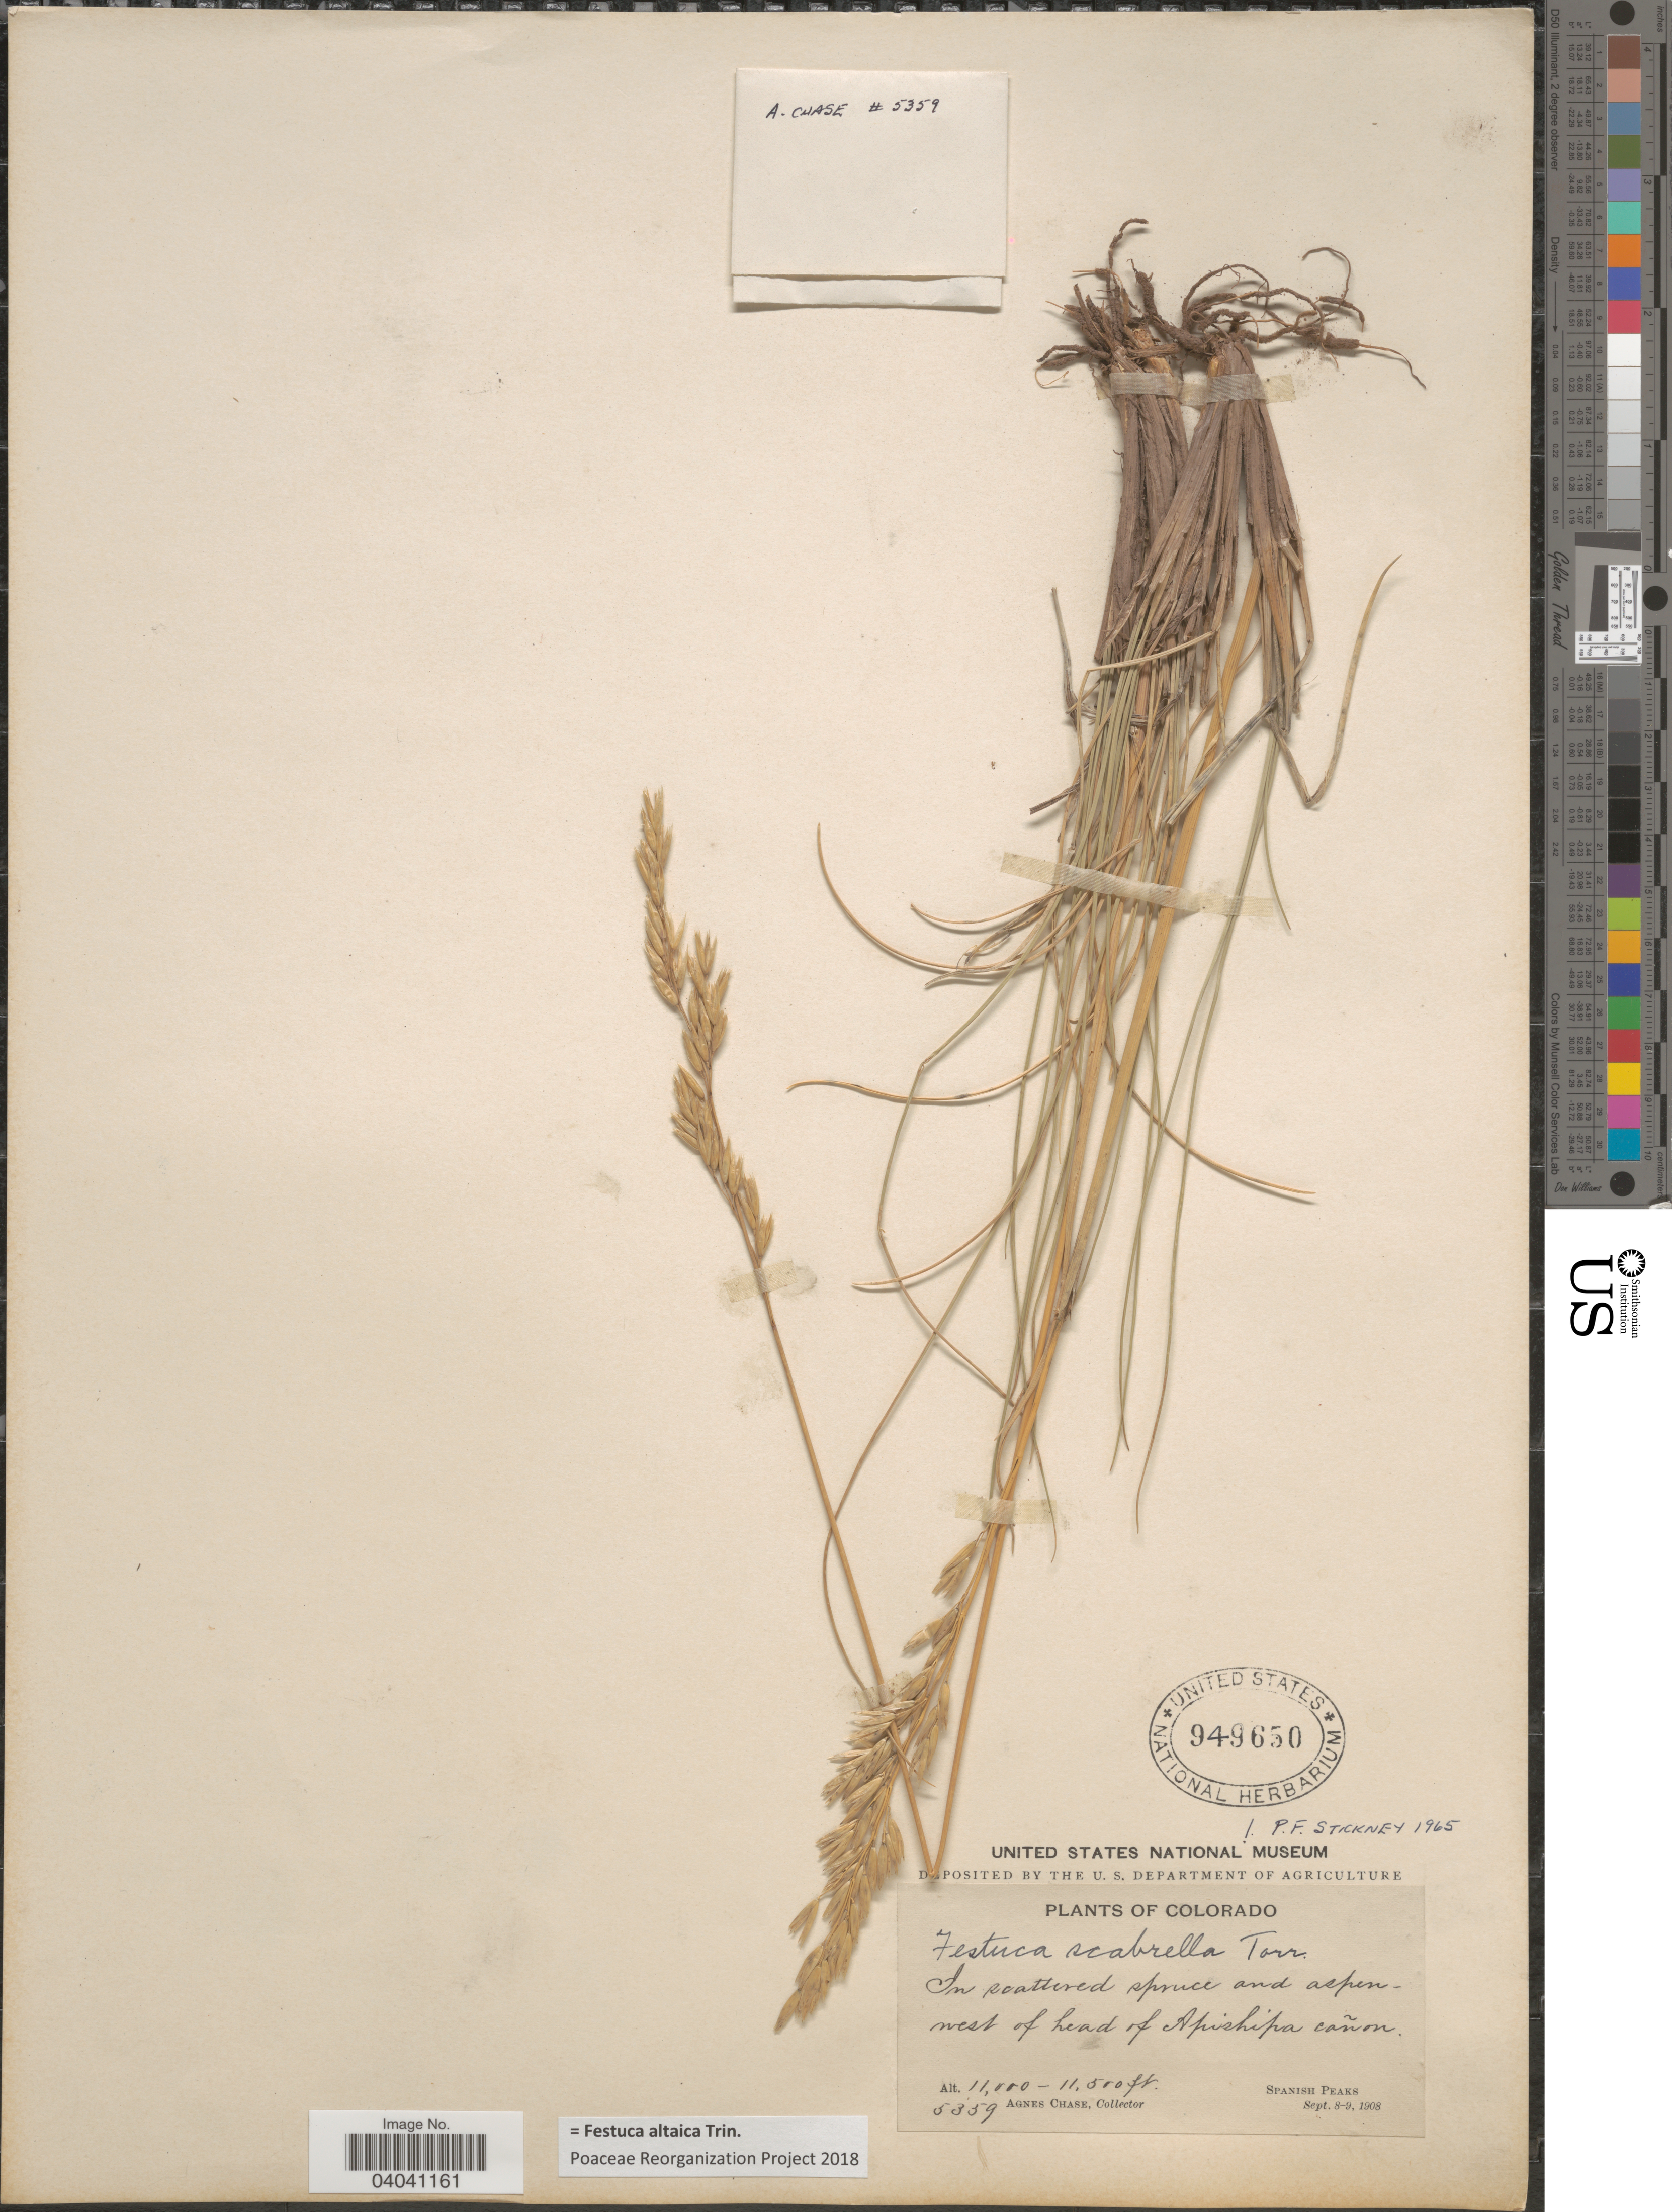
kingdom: Plantae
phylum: Tracheophyta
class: Liliopsida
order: Poales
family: Poaceae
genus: Festuca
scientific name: Festuca altaica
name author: Trin.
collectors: A. Chase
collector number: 5359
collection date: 1908-09-08/1908-09-09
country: United States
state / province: Colorado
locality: In scatteres spruce and aspen west of head of Apishipa cañon. Spanish Peaks.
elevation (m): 3353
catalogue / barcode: US 949650